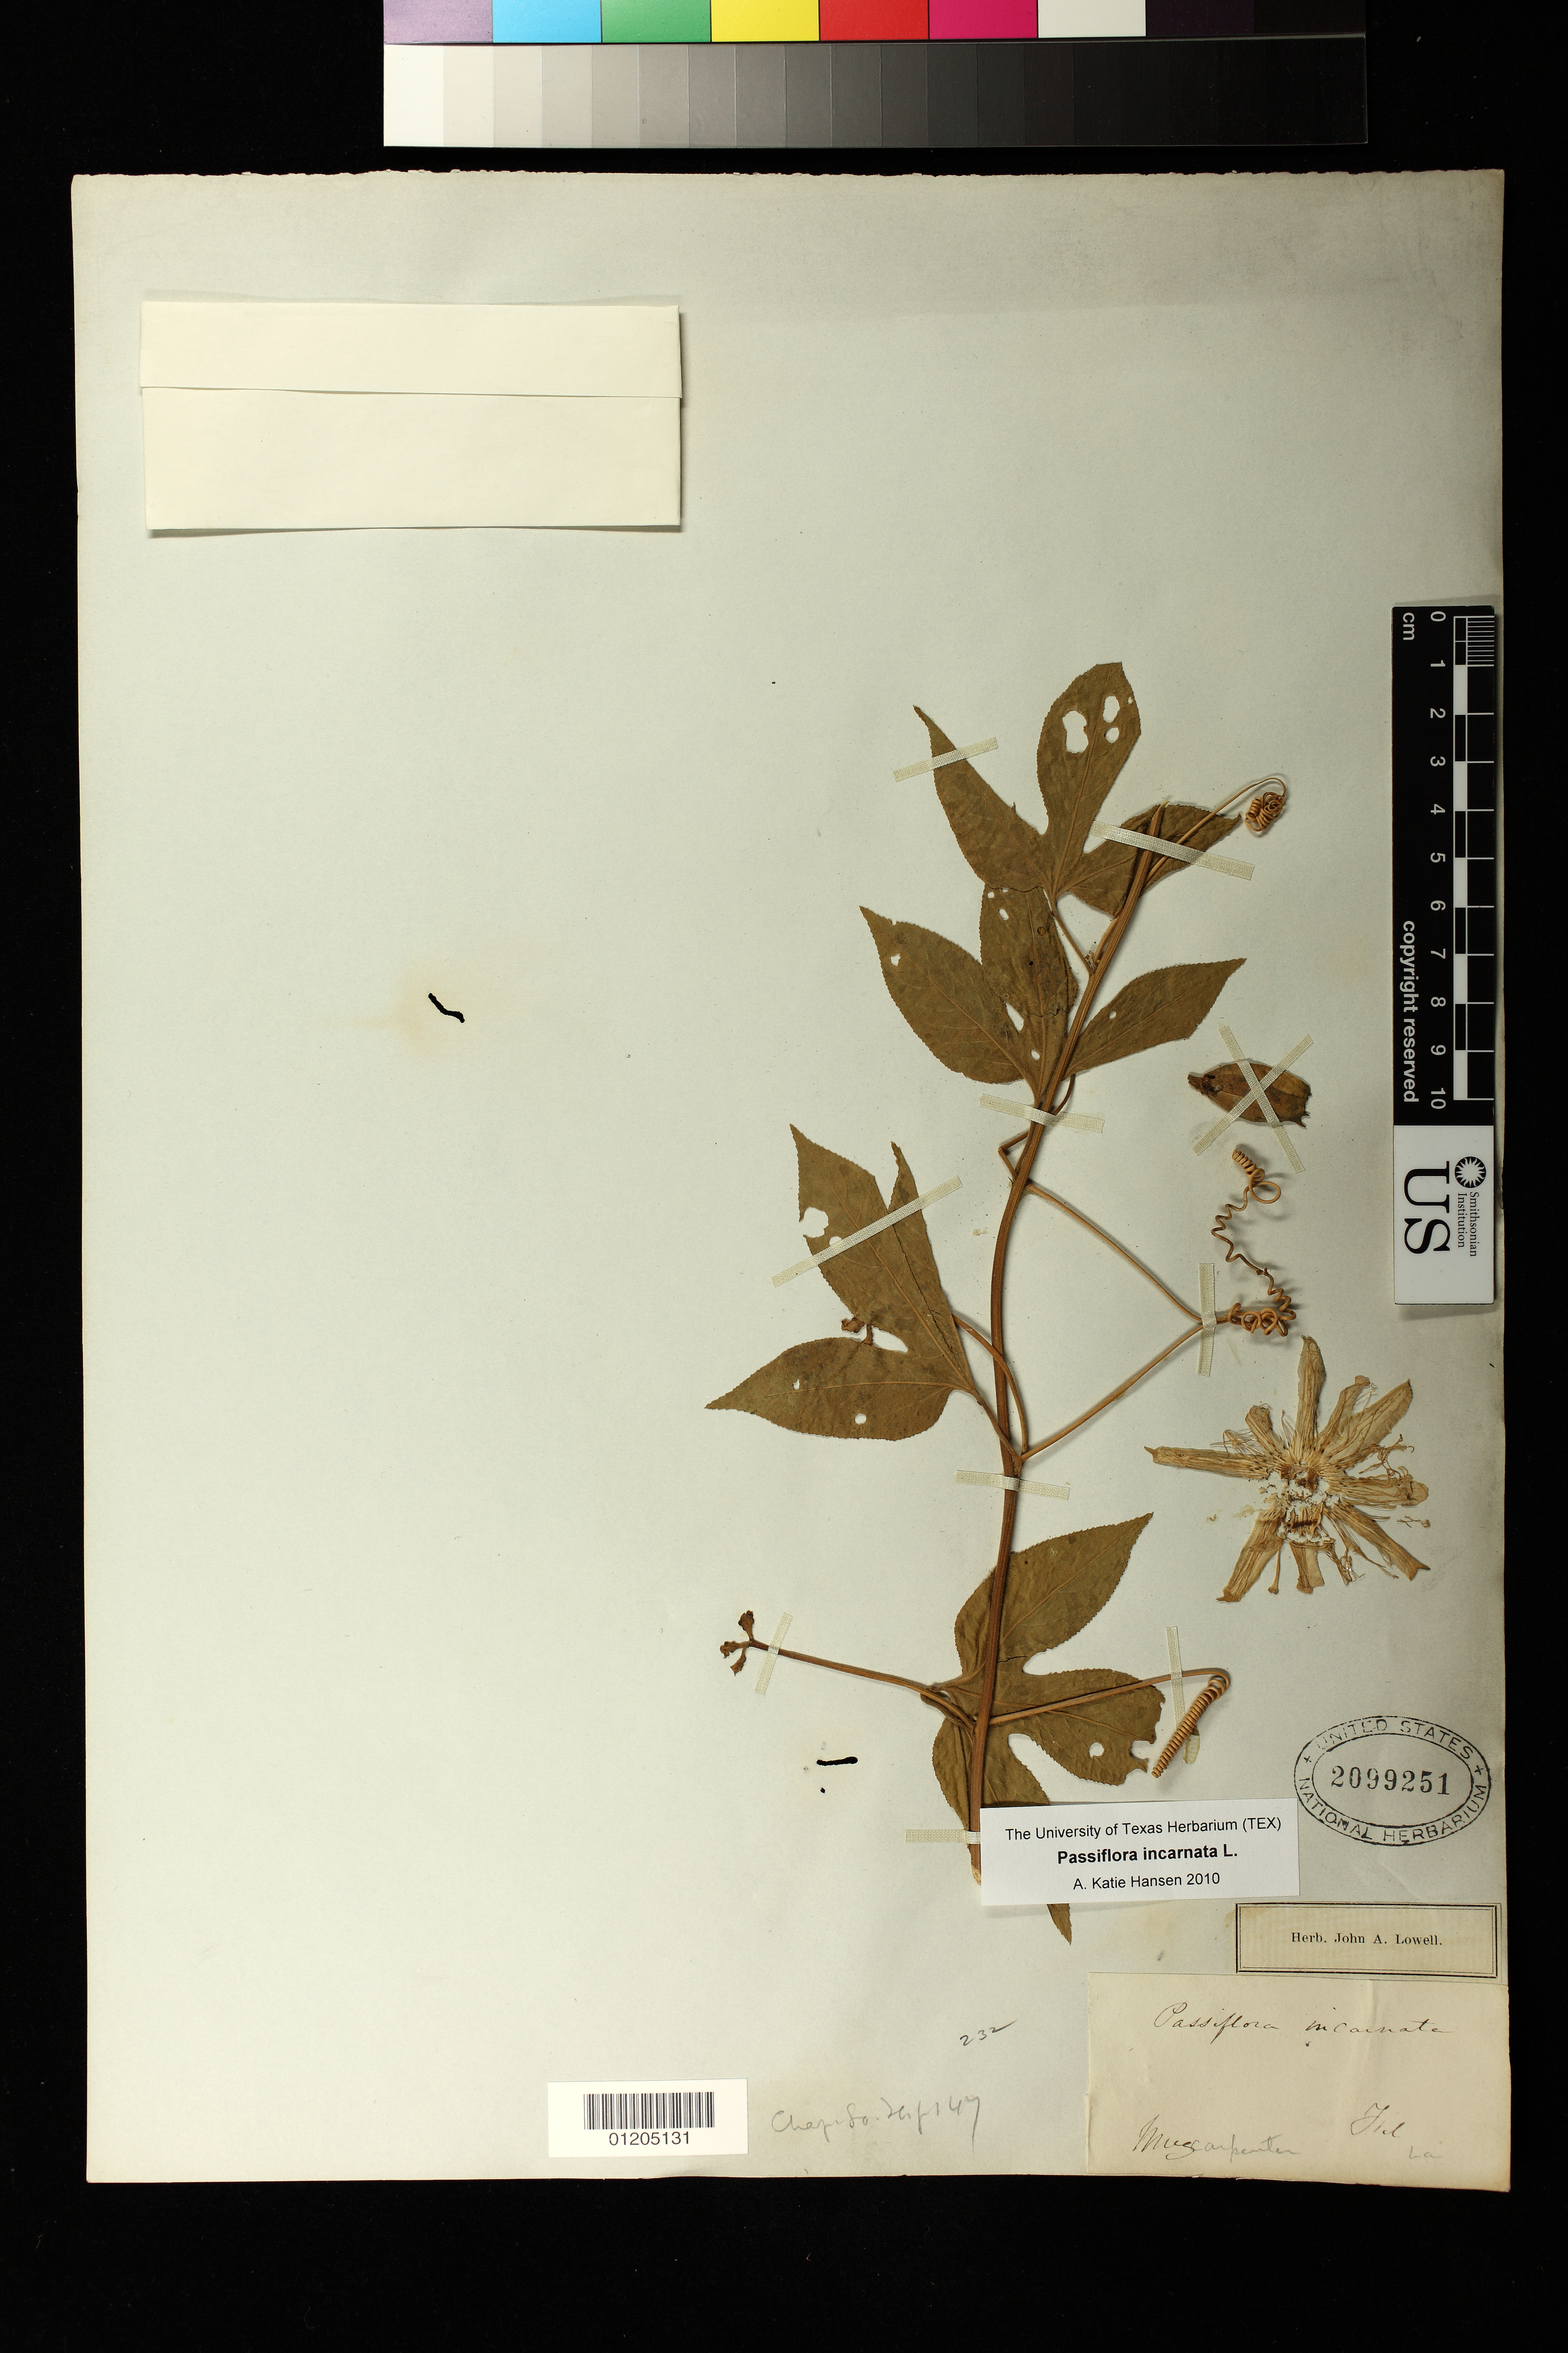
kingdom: Plantae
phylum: Tracheophyta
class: Magnoliopsida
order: Malpighiales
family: Passifloraceae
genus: Passiflora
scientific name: Passiflora incarnata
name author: L.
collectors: J. A. Lowell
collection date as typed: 1880 - 1889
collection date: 1880/1889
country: United States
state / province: Louisiana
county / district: St. Landry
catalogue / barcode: US 2099251